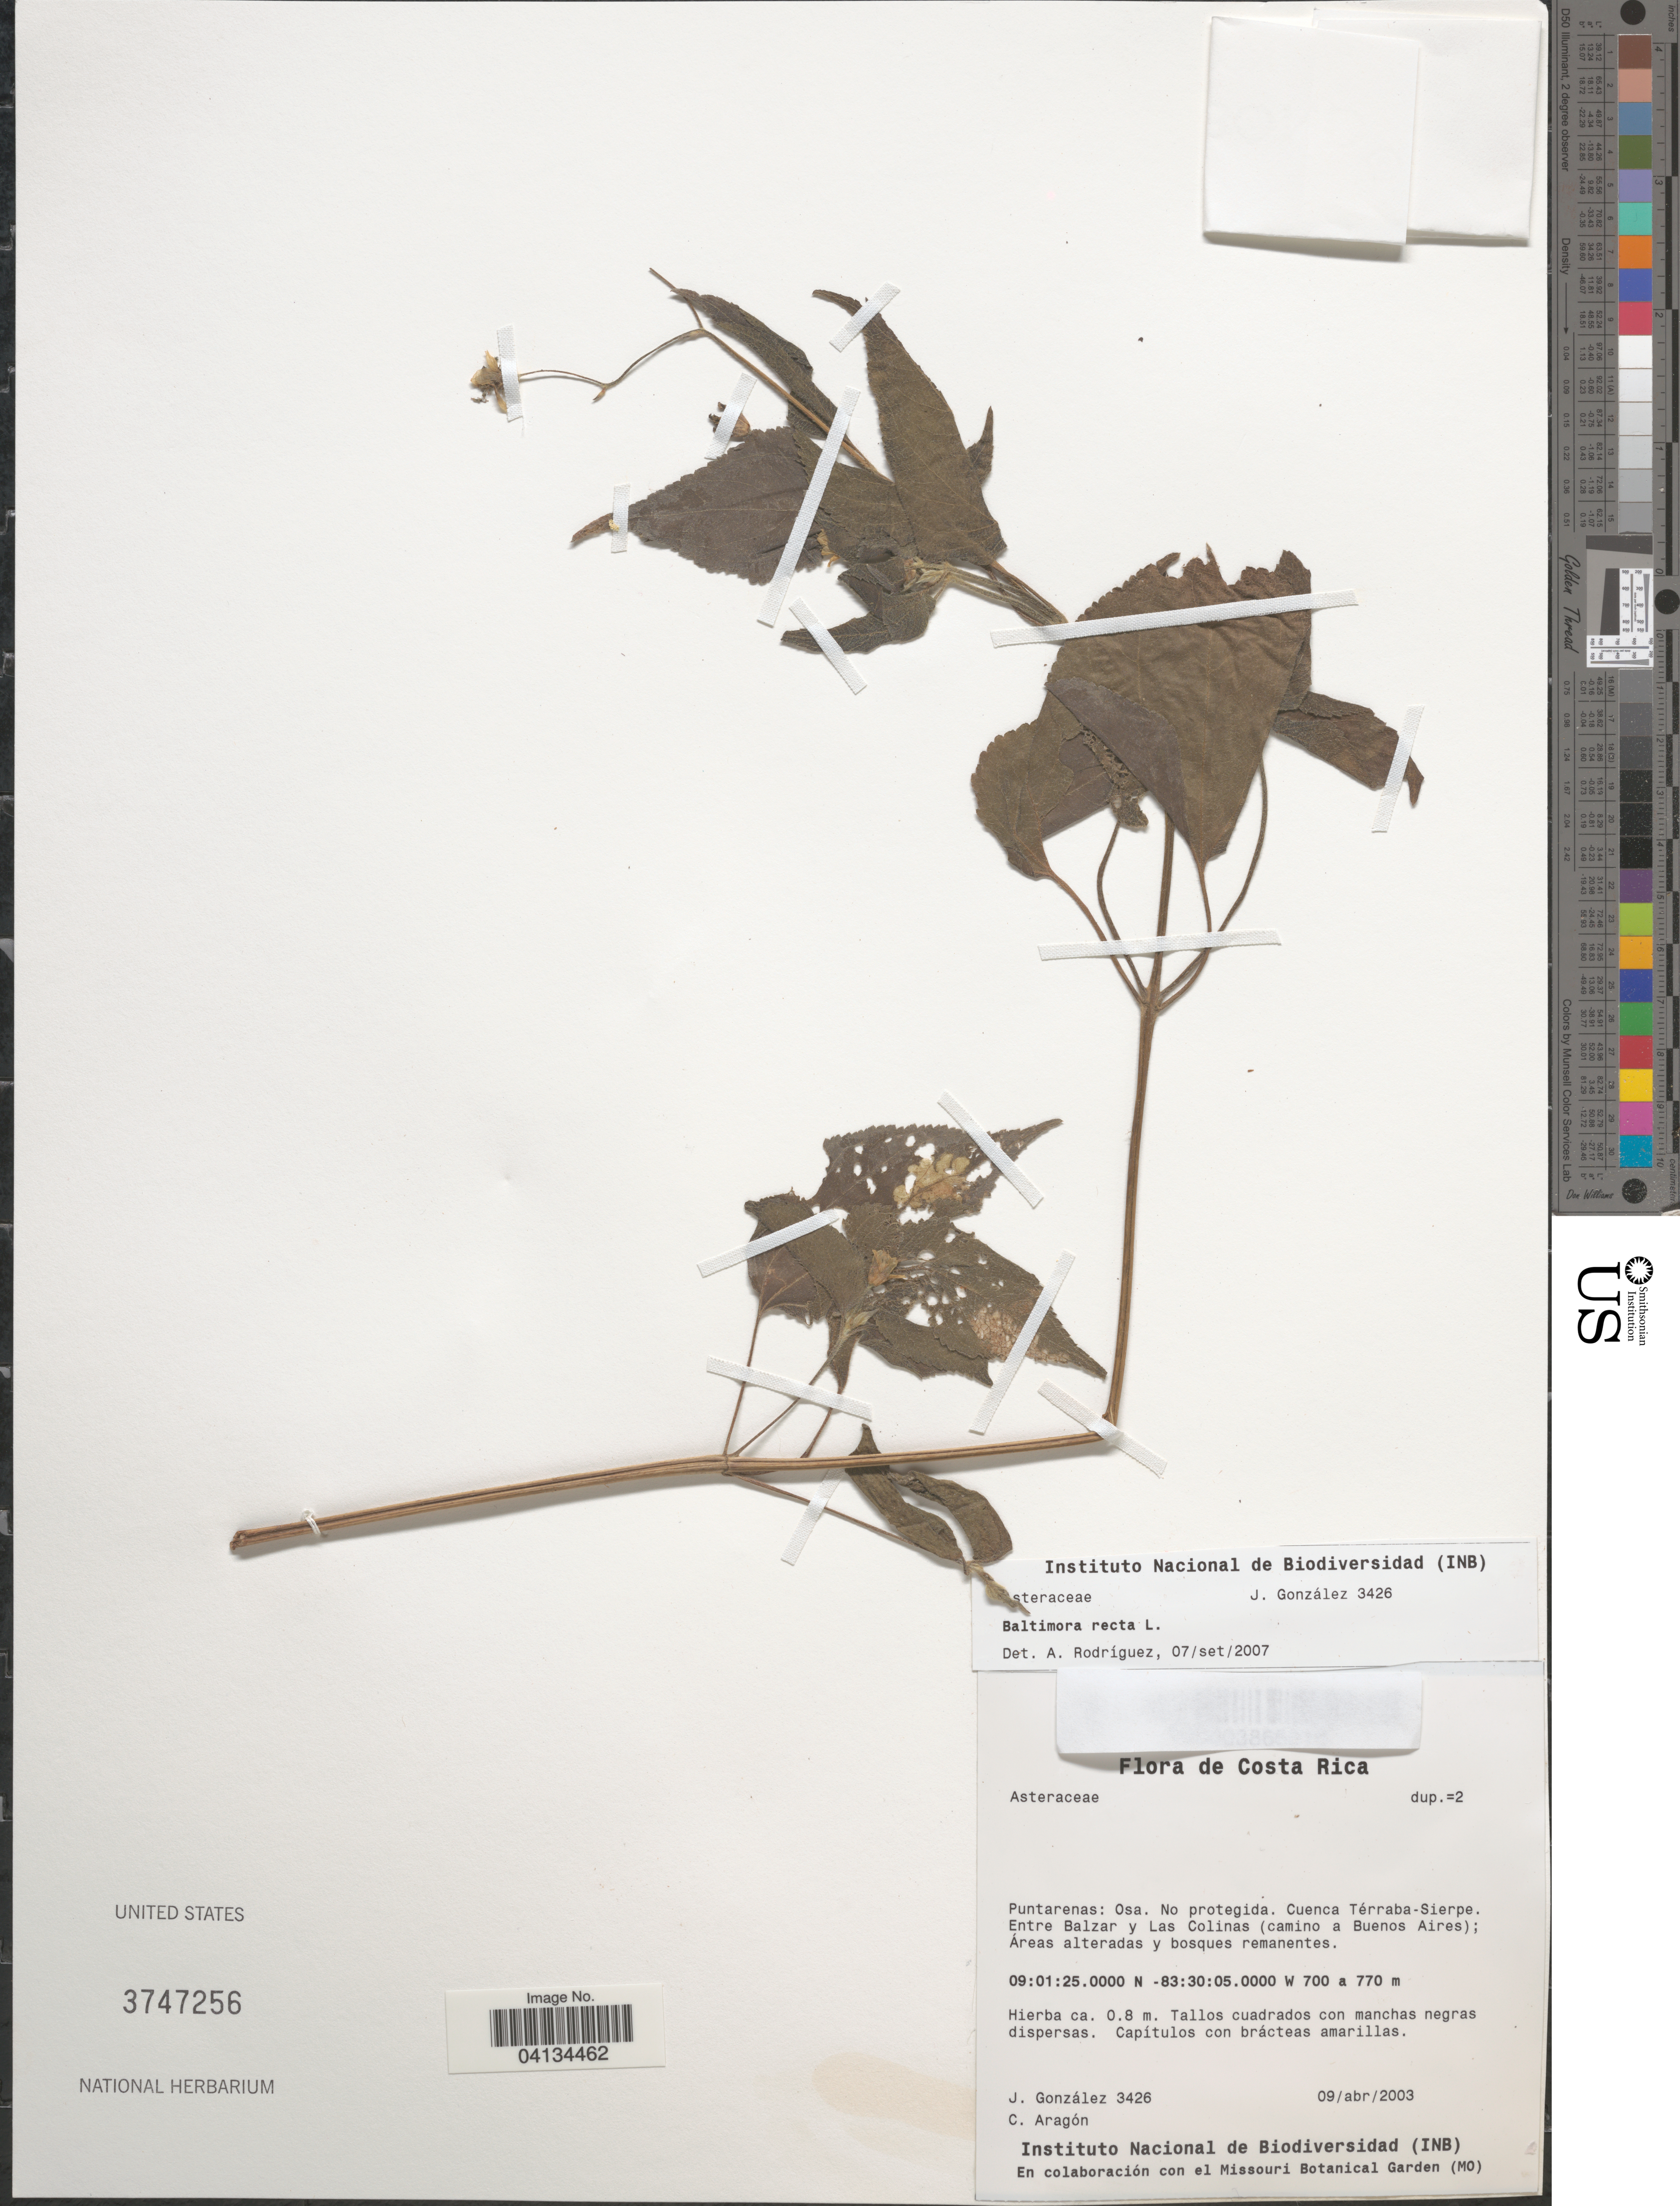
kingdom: Plantae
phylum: Tracheophyta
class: Magnoliopsida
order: Asterales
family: Asteraceae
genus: Baltimora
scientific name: Baltimora recta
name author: L.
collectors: J. González & C. Aragon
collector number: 3426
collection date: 2003-04-09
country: Costa Rica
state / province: Puntarenas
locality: Osa. No protegida. Cuenca Térraba-Sierpe. Entre Balzar y Las Colinas (camino a Buenos Aires).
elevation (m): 700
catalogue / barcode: US 3747256